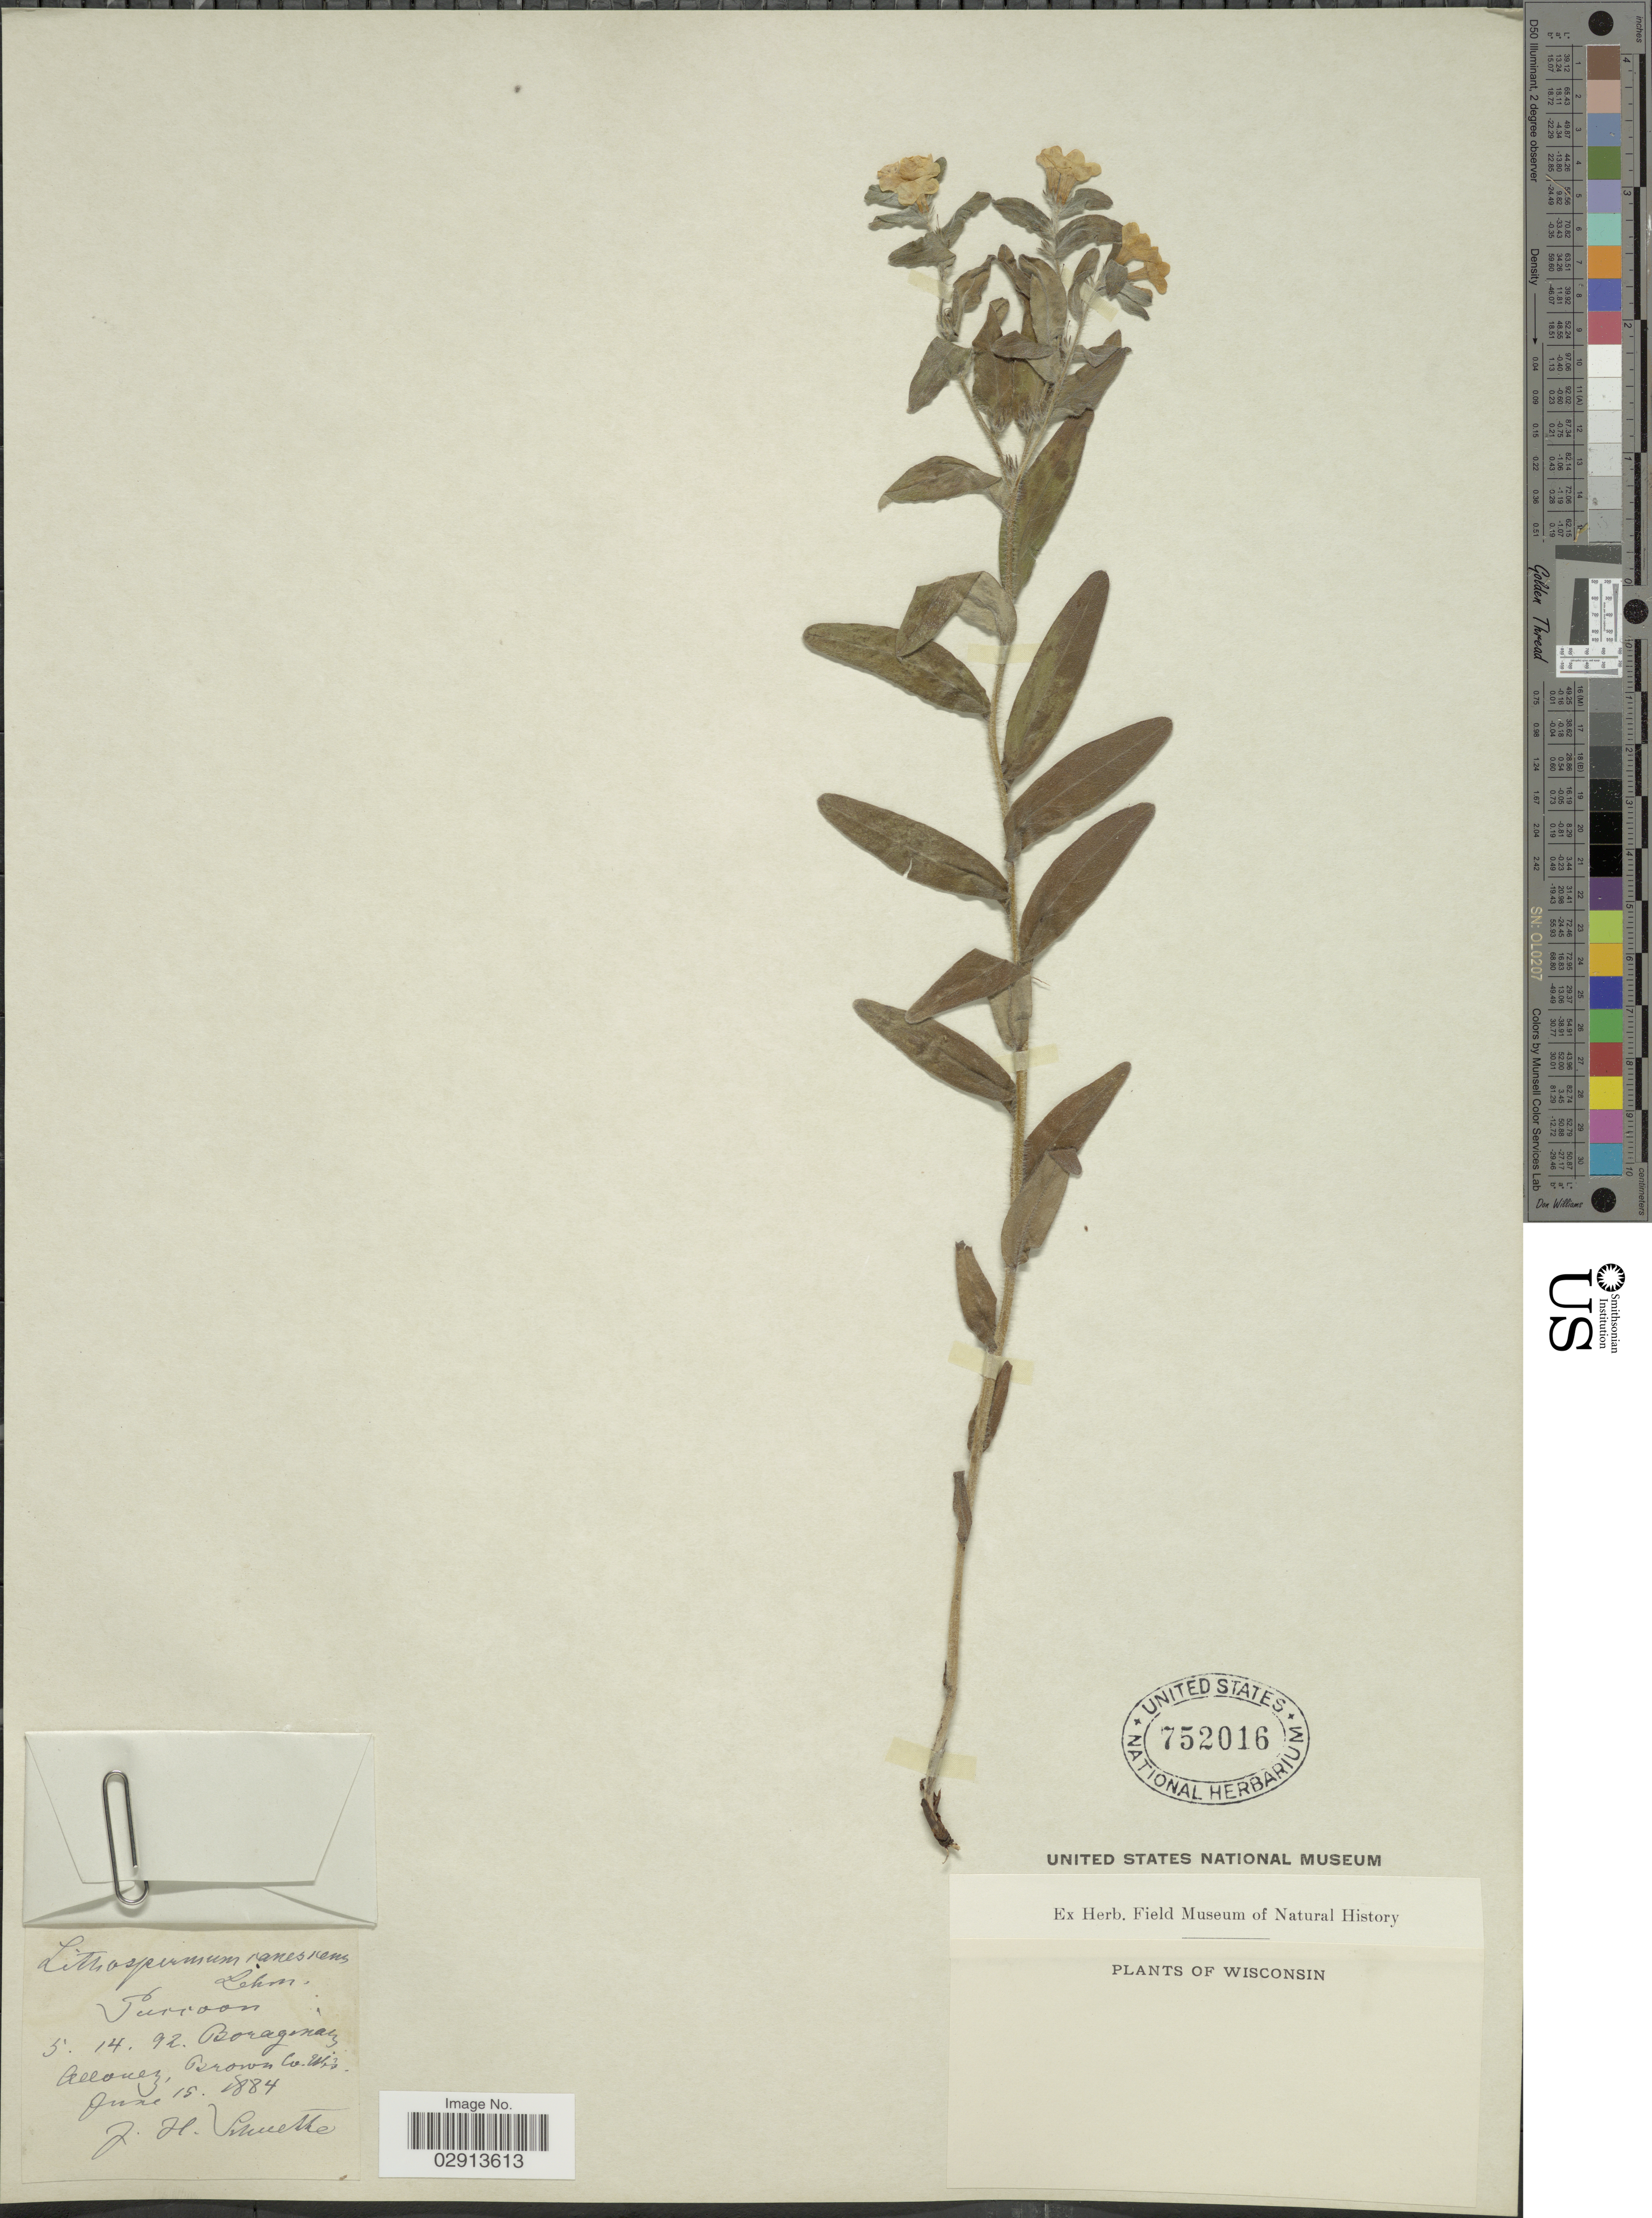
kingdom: Plantae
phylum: Tracheophyta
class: Magnoliopsida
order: Boraginales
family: Boraginaceae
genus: Lithospermum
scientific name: Lithospermum canescens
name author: (Michx.) Lehm.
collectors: J. H. Schuette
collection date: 1884-06-15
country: United States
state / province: Wisconsin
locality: Allorez, Brown Co.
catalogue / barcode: US 752016